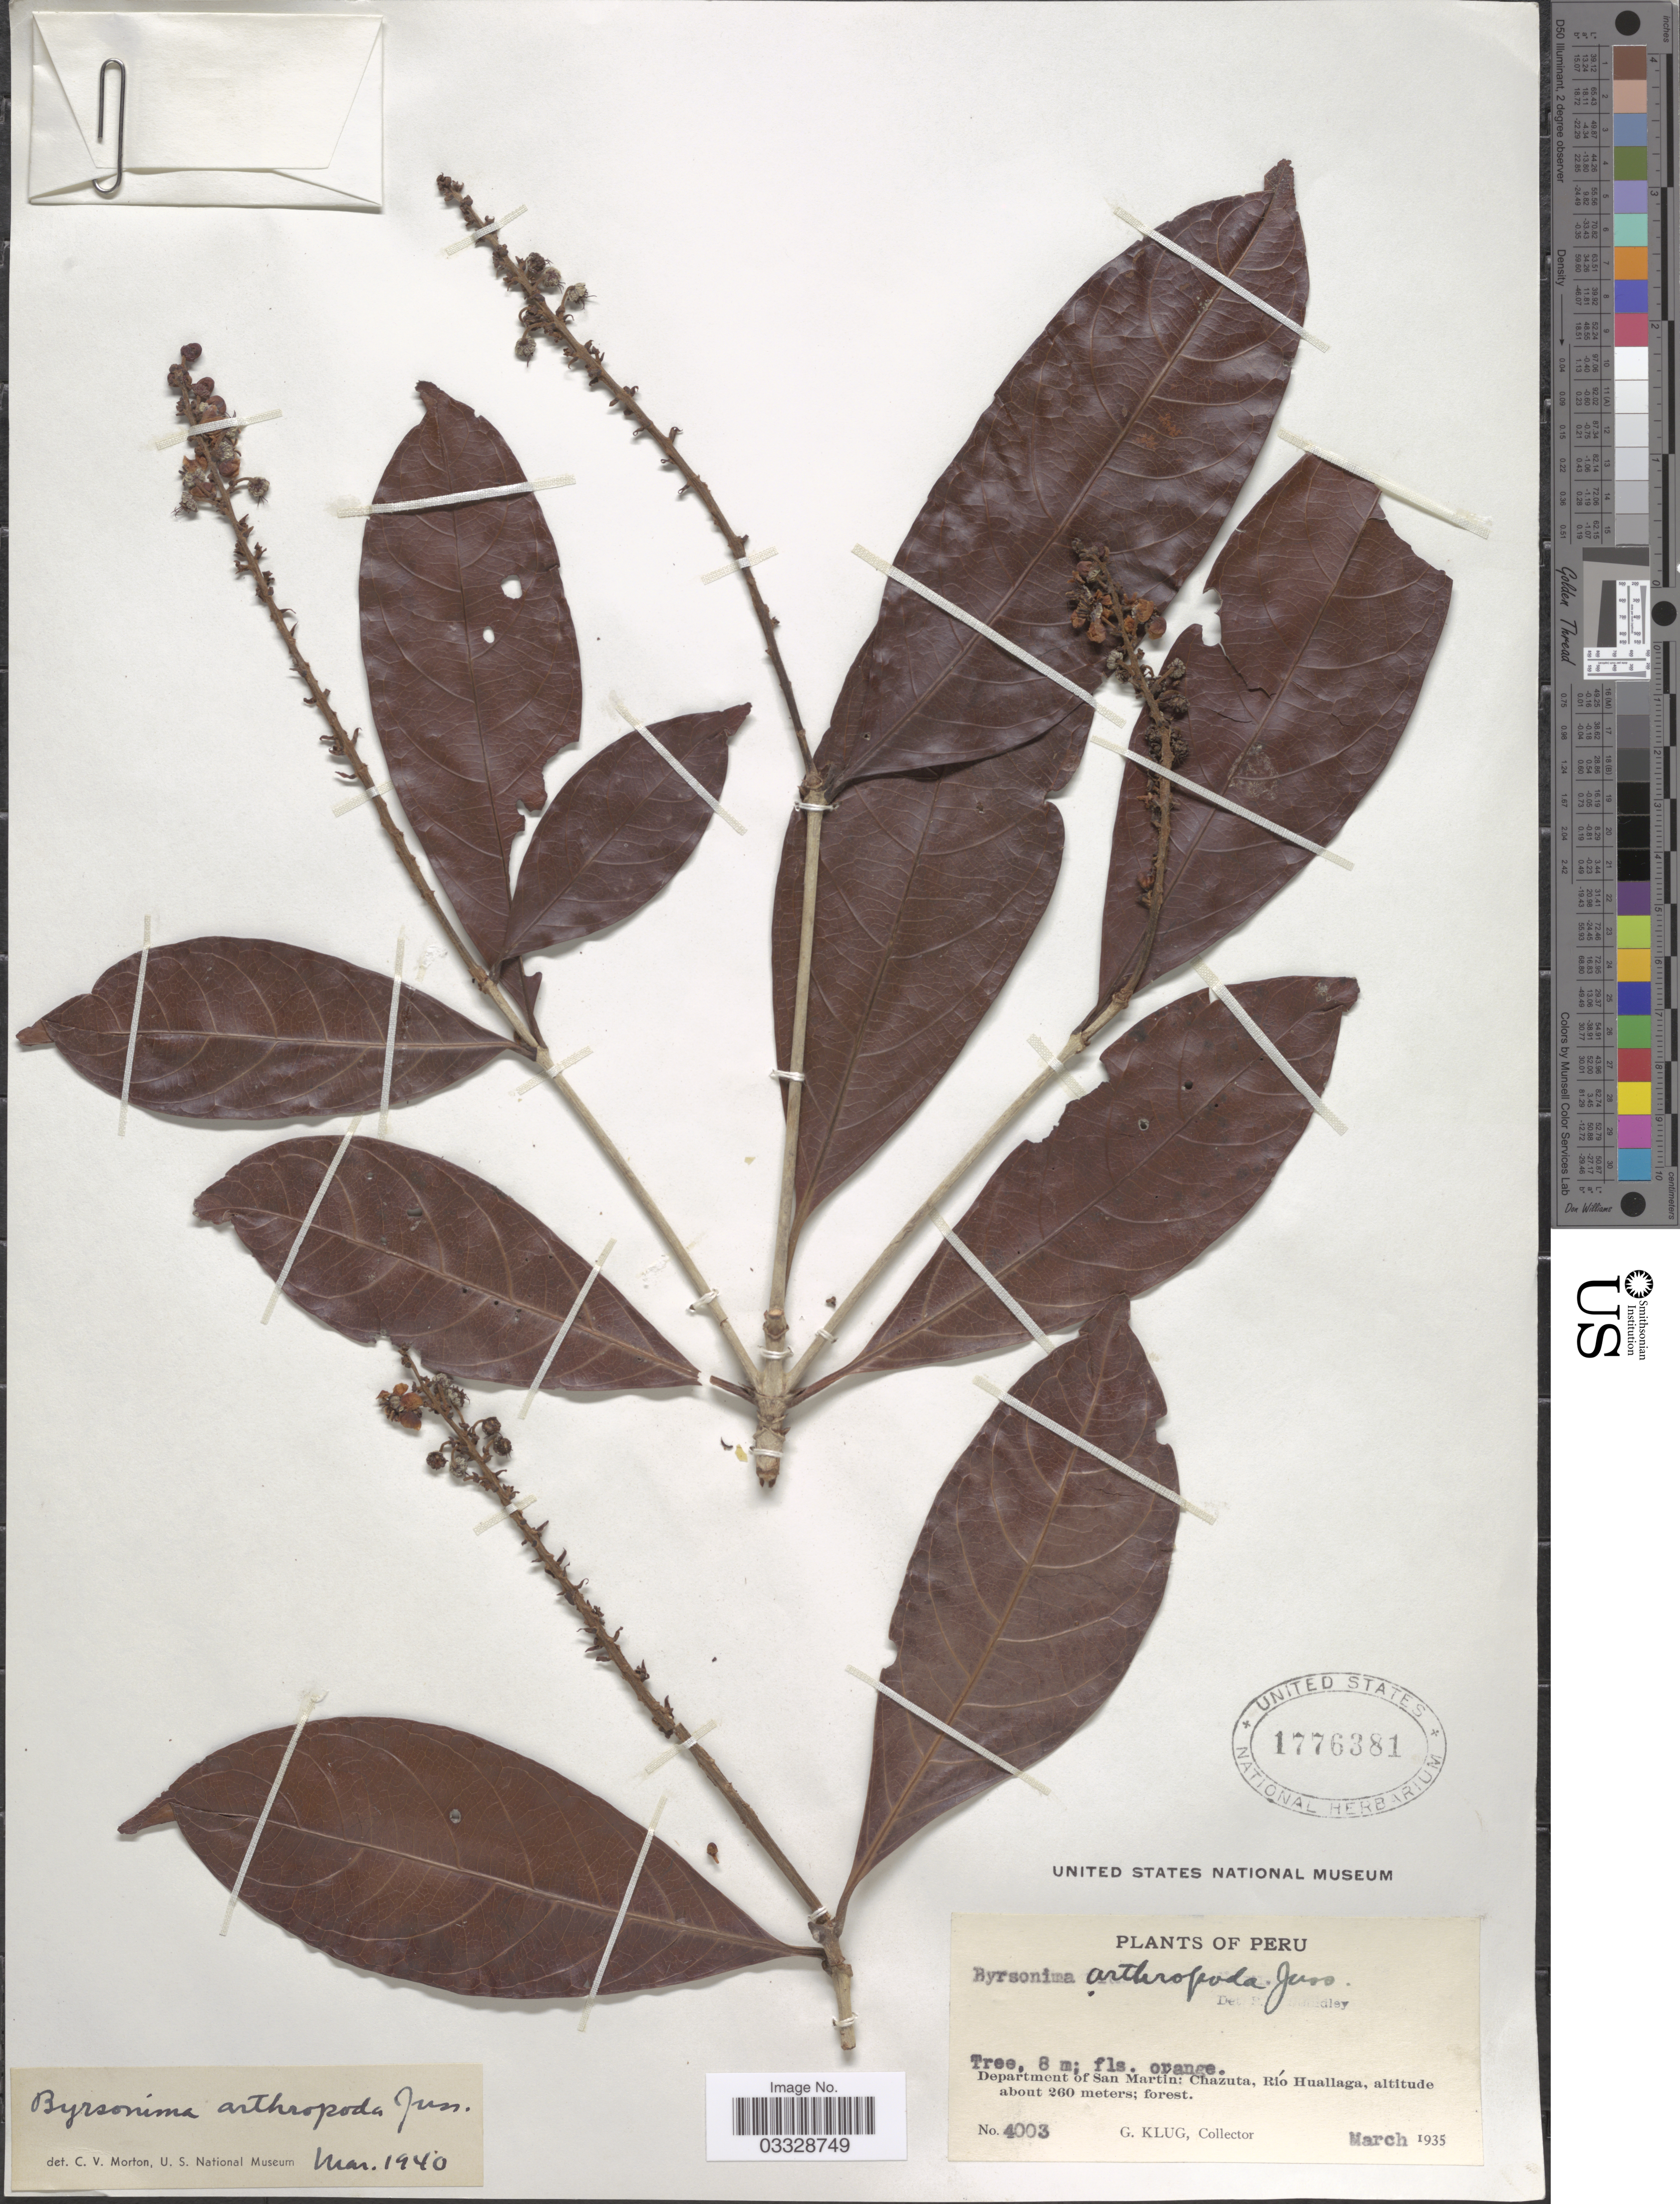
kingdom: Plantae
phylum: Tracheophyta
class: Magnoliopsida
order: Malpighiales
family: Malpighiaceae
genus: Byrsonima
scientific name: Byrsonima arthropoda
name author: A. Juss.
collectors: G. Klug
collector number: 4003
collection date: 1935-03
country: Peru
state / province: San Martín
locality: Department of San Martín: Chazuta, Río Huallaga.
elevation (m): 260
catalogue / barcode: US 1776381